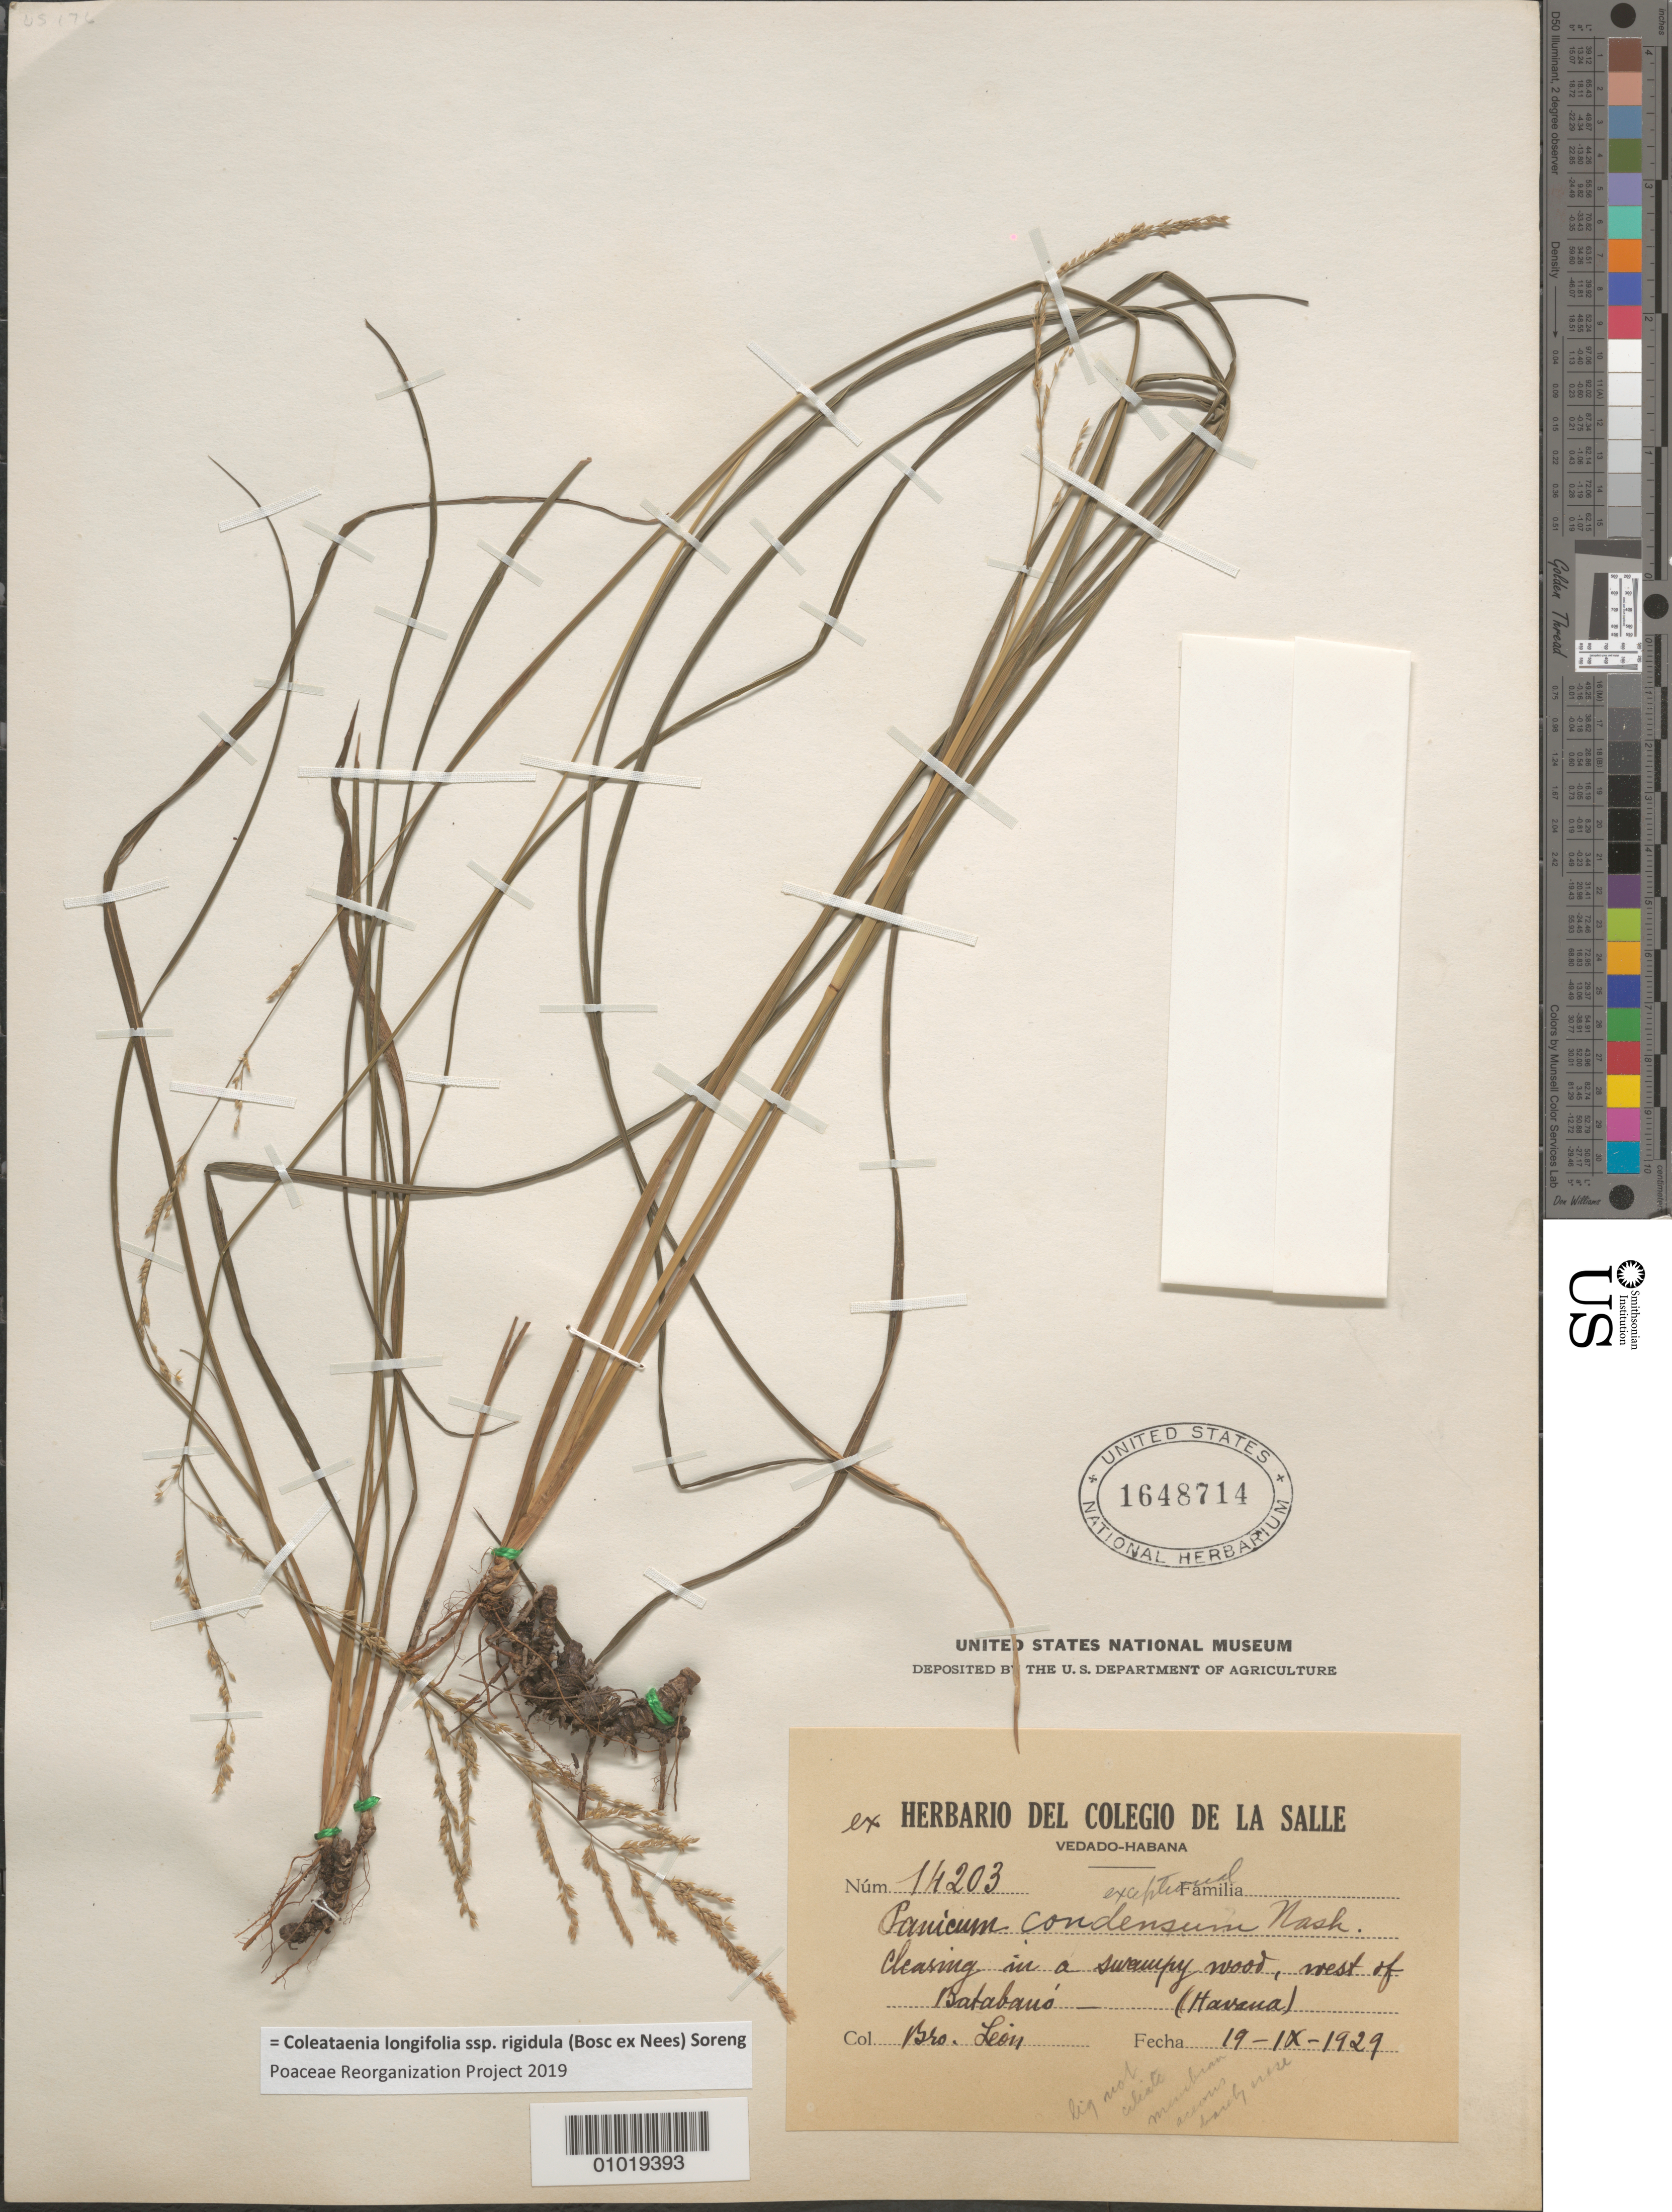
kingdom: Plantae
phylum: Tracheophyta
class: Liliopsida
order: Poales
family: Poaceae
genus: Panicum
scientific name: Panicum condensum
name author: Nash ex Small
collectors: Bro. León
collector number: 14203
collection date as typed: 19 Sep 1929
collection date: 1929-09-19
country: Cuba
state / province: La Habana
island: Cuba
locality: W of Batabano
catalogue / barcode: US 1648714